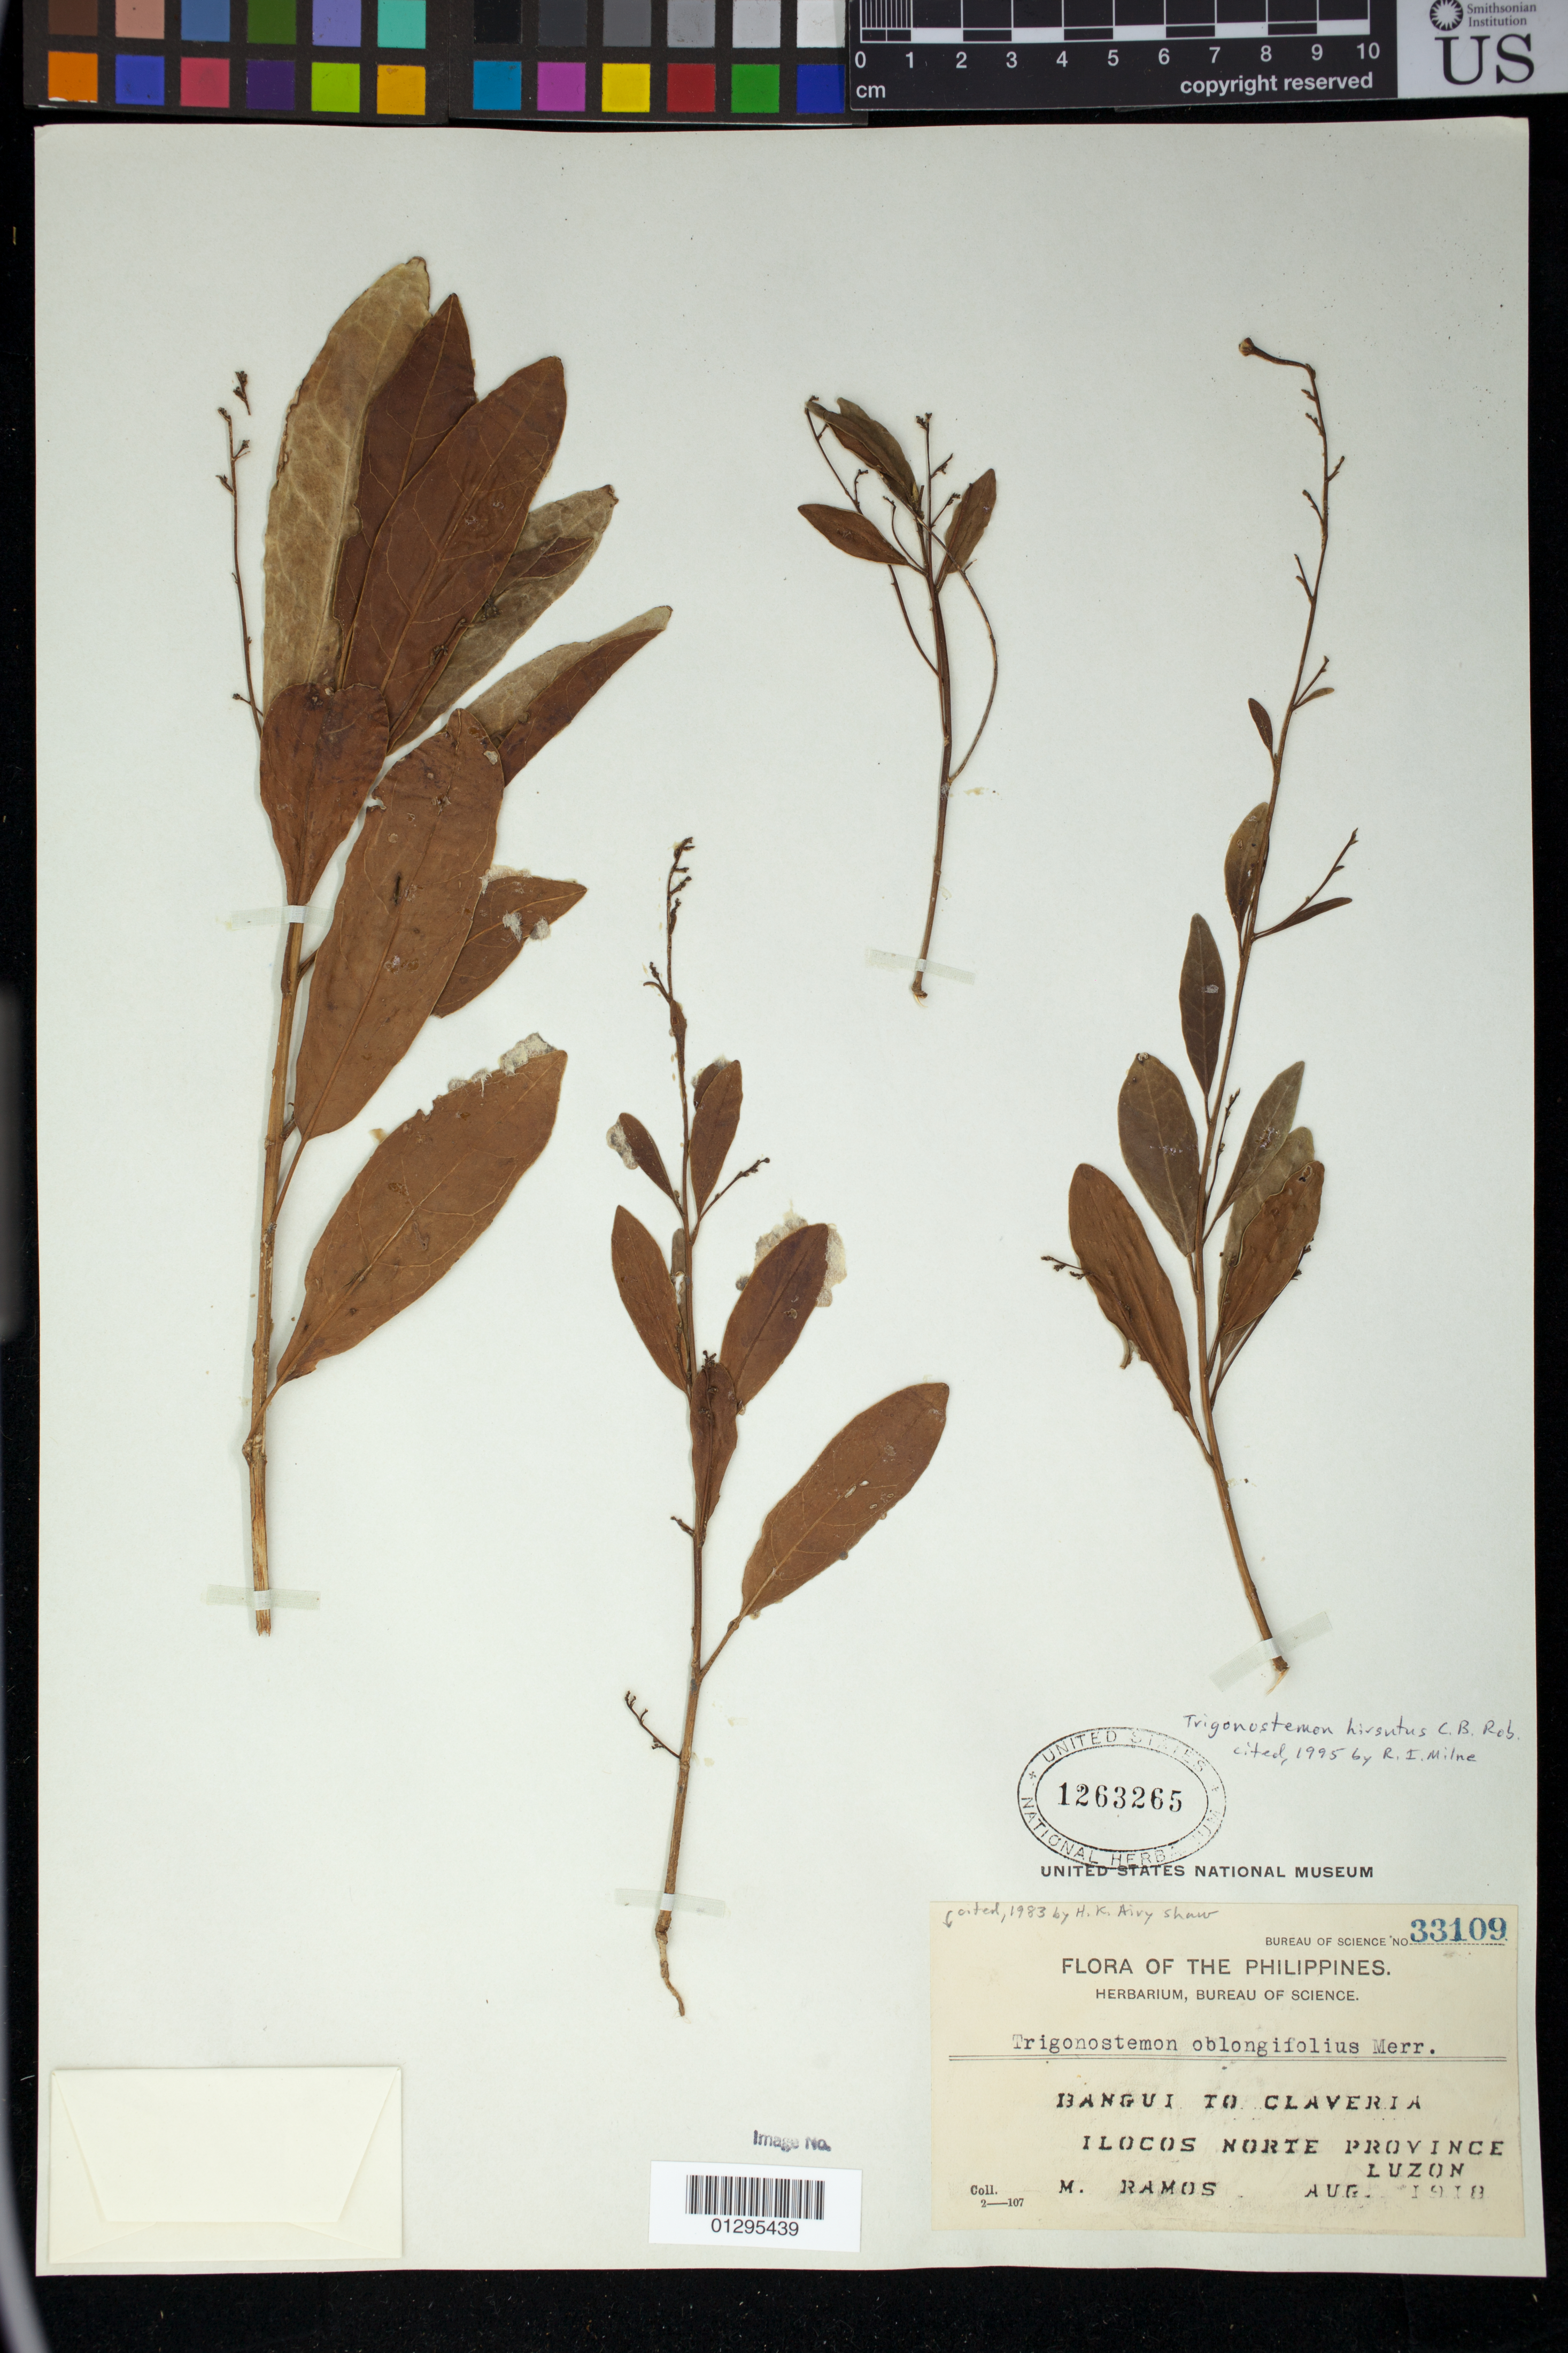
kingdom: Plantae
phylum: Tracheophyta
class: Magnoliopsida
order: Malpighiales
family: Euphorbiaceae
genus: Trigonostemon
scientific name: Trigonostemon hirsutus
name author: C.B. Rob.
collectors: M. Ramos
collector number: Bur. Sci. 33109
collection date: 1918-08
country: Philippines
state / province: Ilocos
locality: Bangui to Claveria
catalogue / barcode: US 1263265